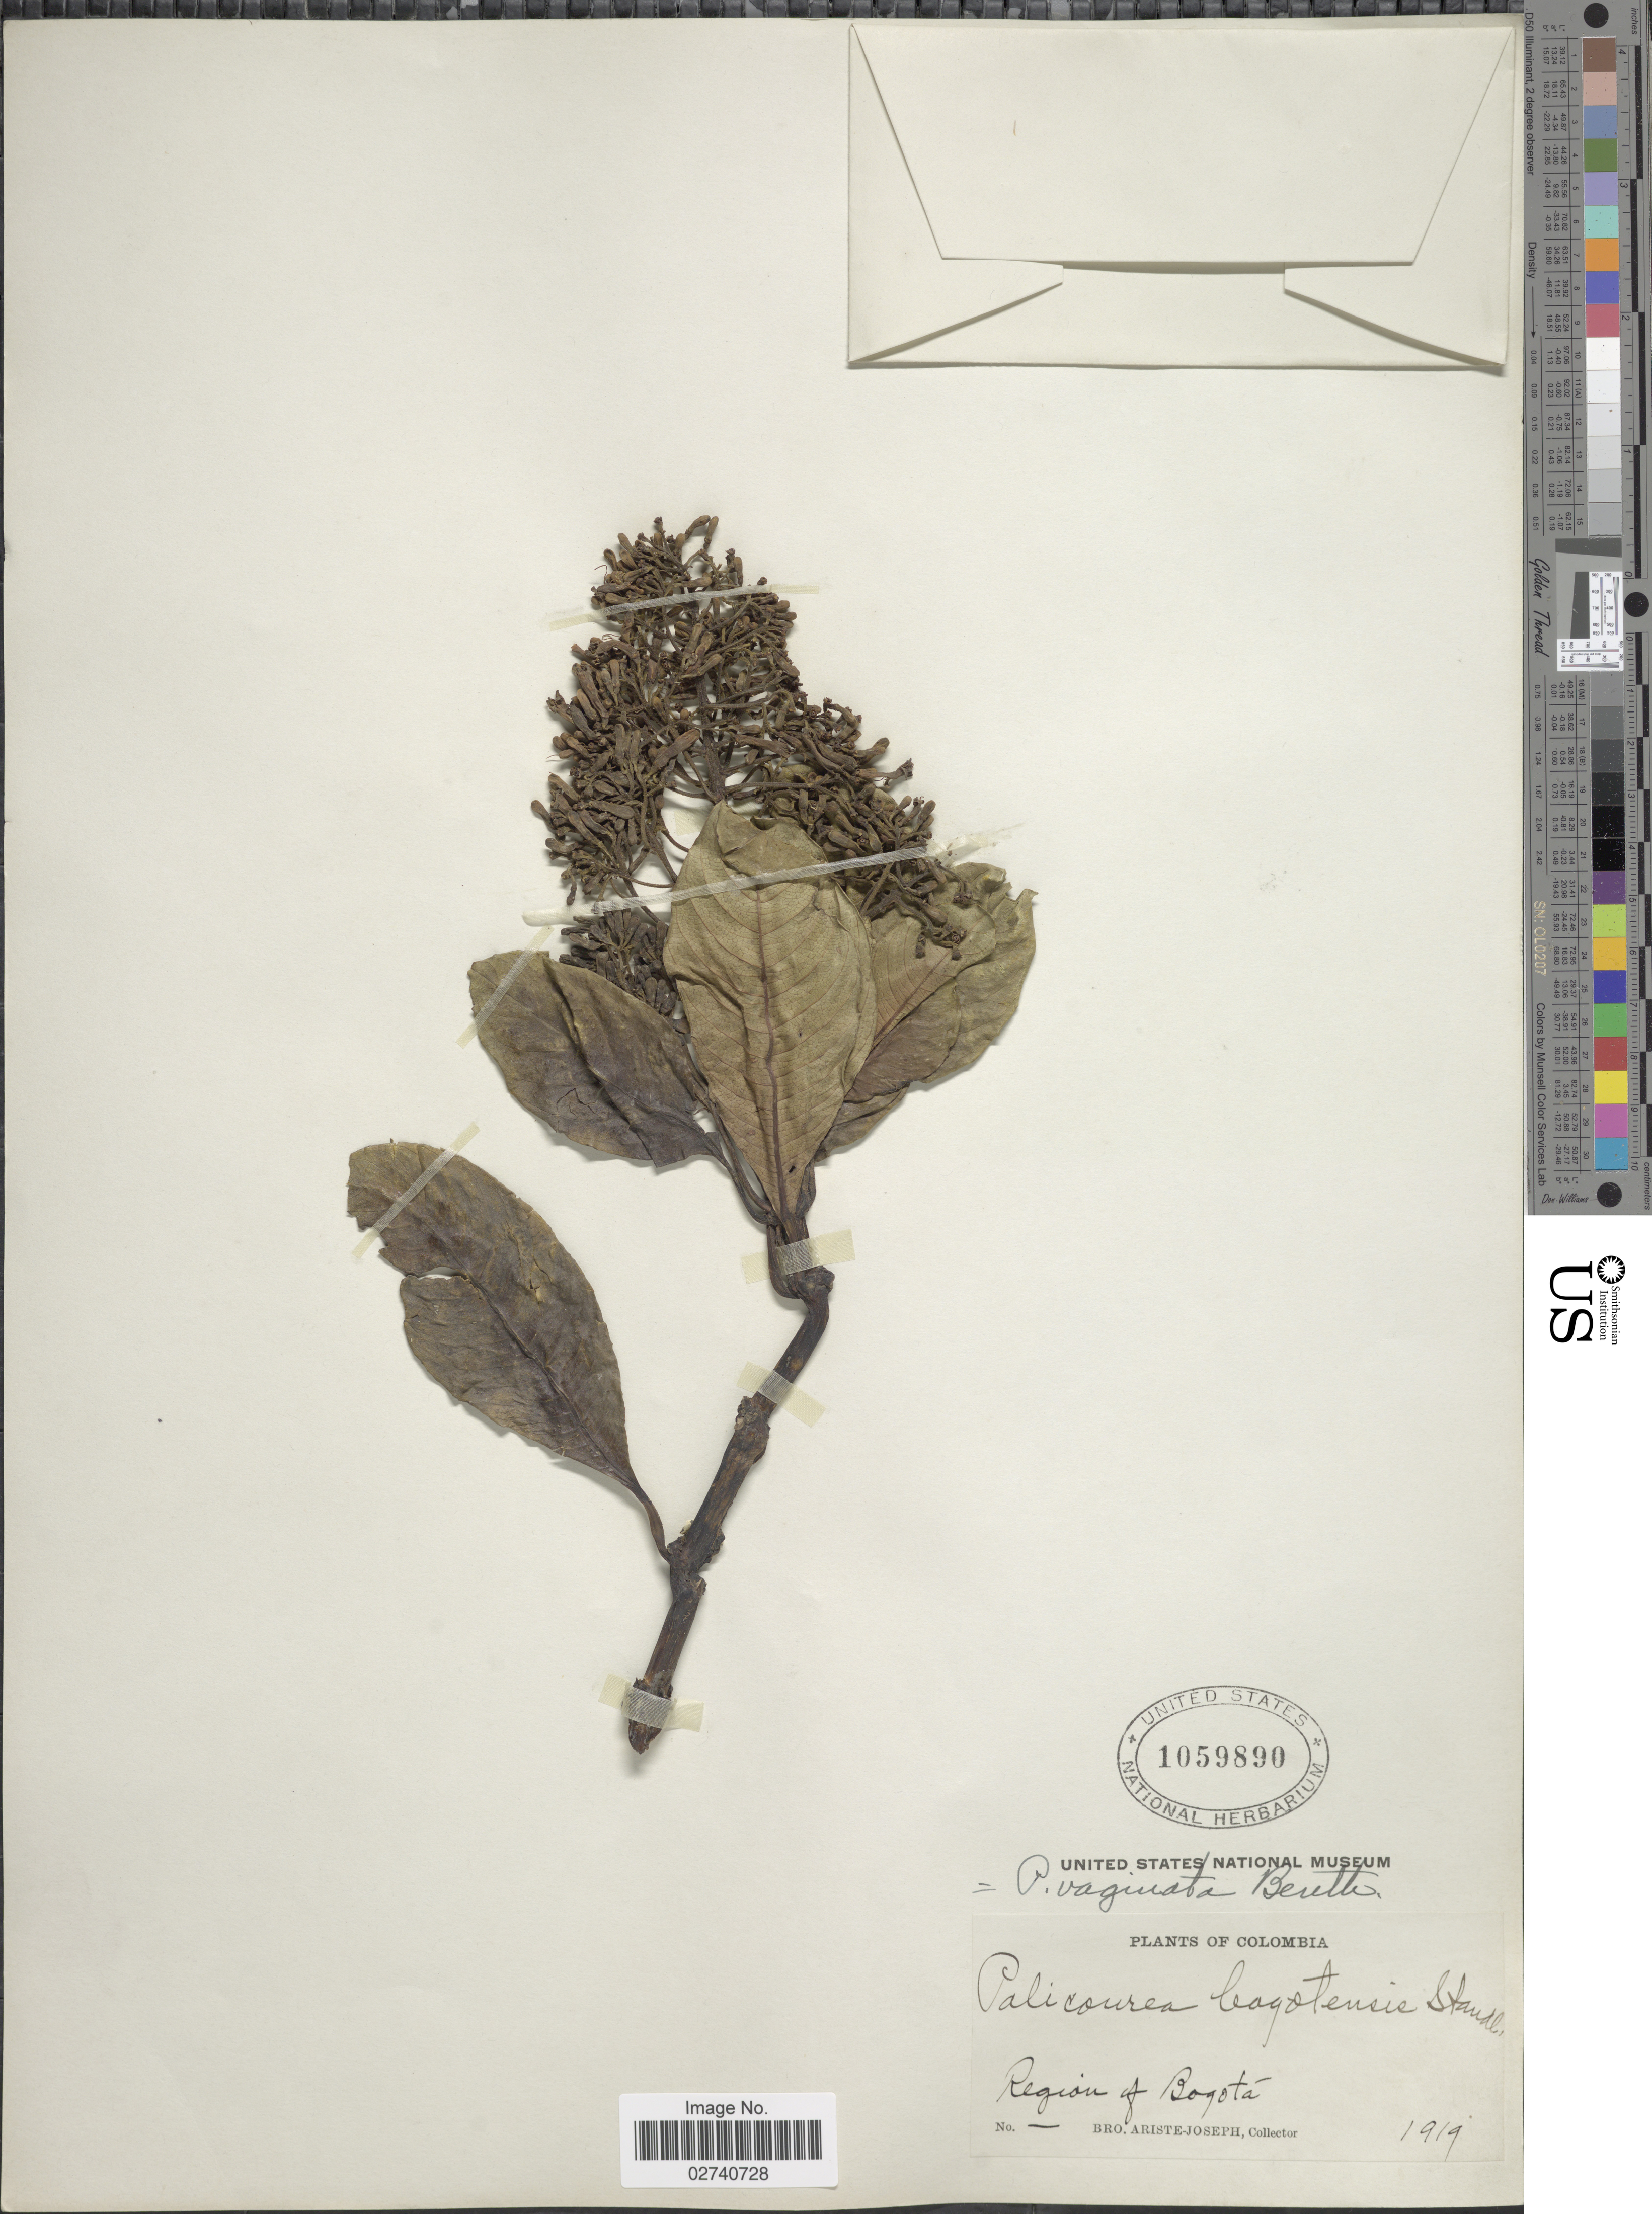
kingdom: Plantae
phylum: Tracheophyta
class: Magnoliopsida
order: Gentianales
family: Rubiaceae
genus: Palicourea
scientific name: Palicourea vaginata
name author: Benth.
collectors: Bro. Ariste-Joseph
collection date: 1919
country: Colombia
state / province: Bogota D.C.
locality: Region of Bogota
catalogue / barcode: US 1059890